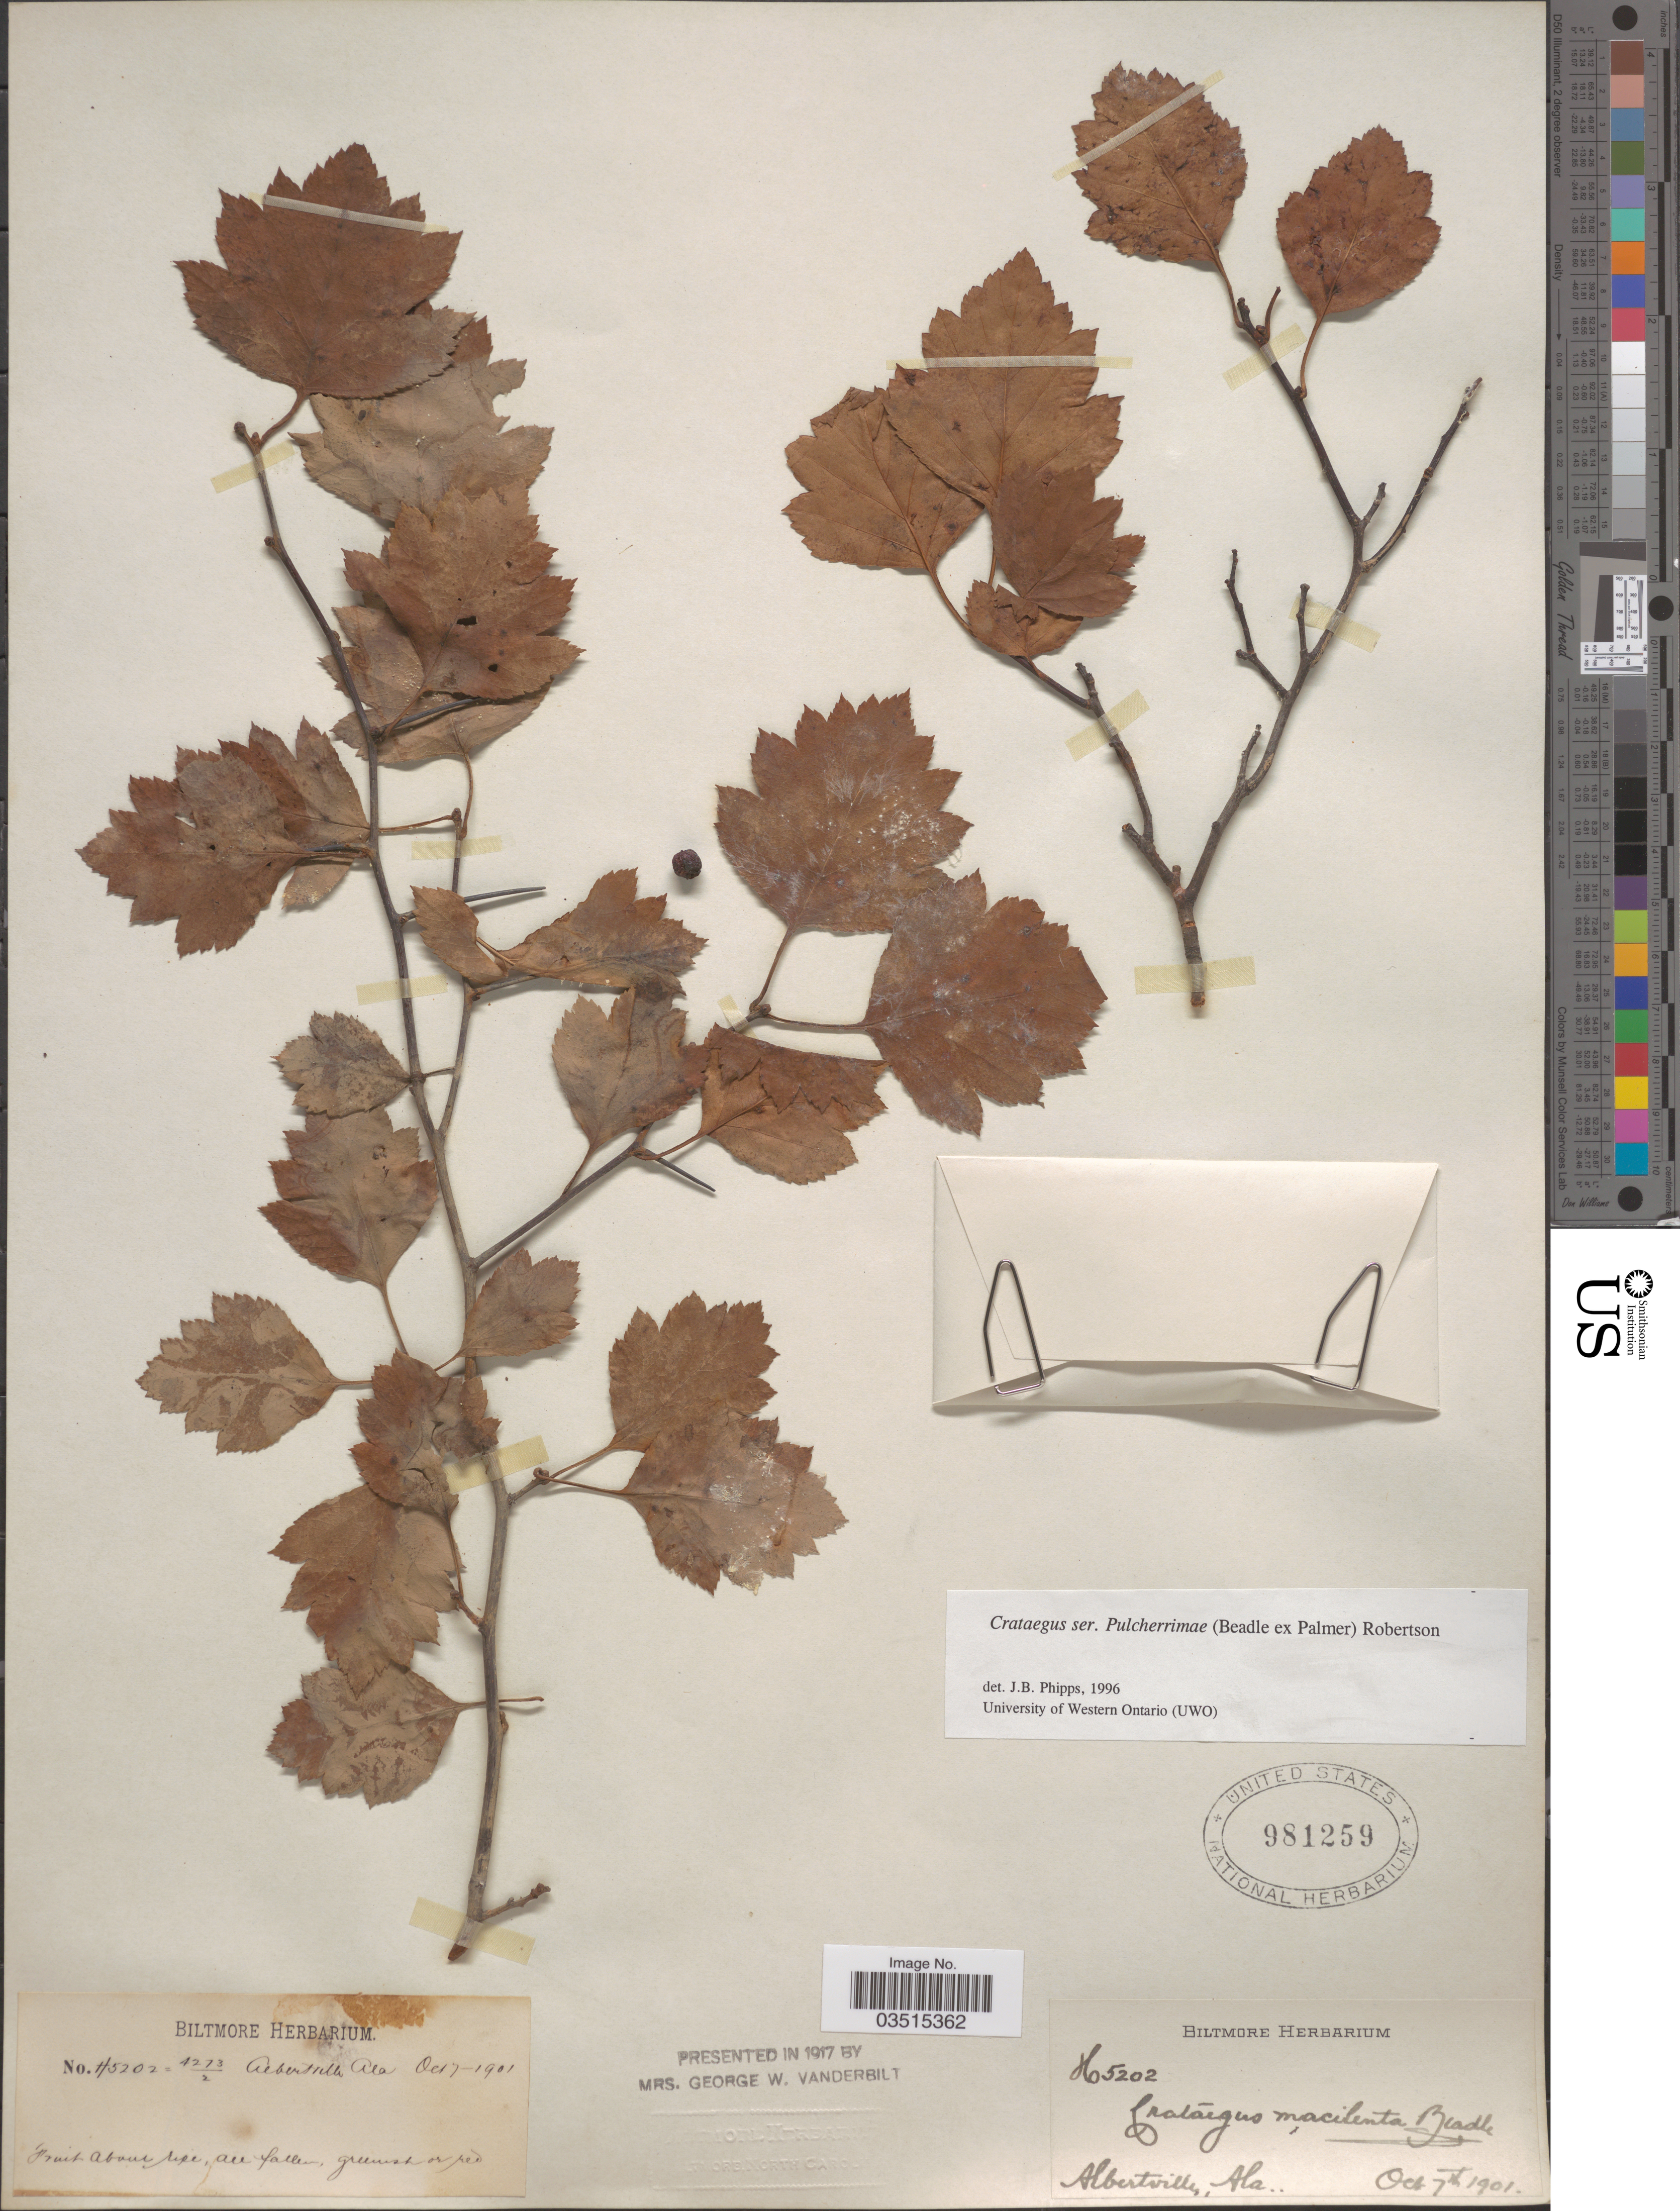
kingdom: Plantae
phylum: Tracheophyta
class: Magnoliopsida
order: Rosales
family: Rosaceae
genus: Crataegus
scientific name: Crataegus macilenta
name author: Beadle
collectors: ex herb. Biltmore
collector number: H5202=4273/2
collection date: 1901-10-07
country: United States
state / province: Alabama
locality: Albertville.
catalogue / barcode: US 981259